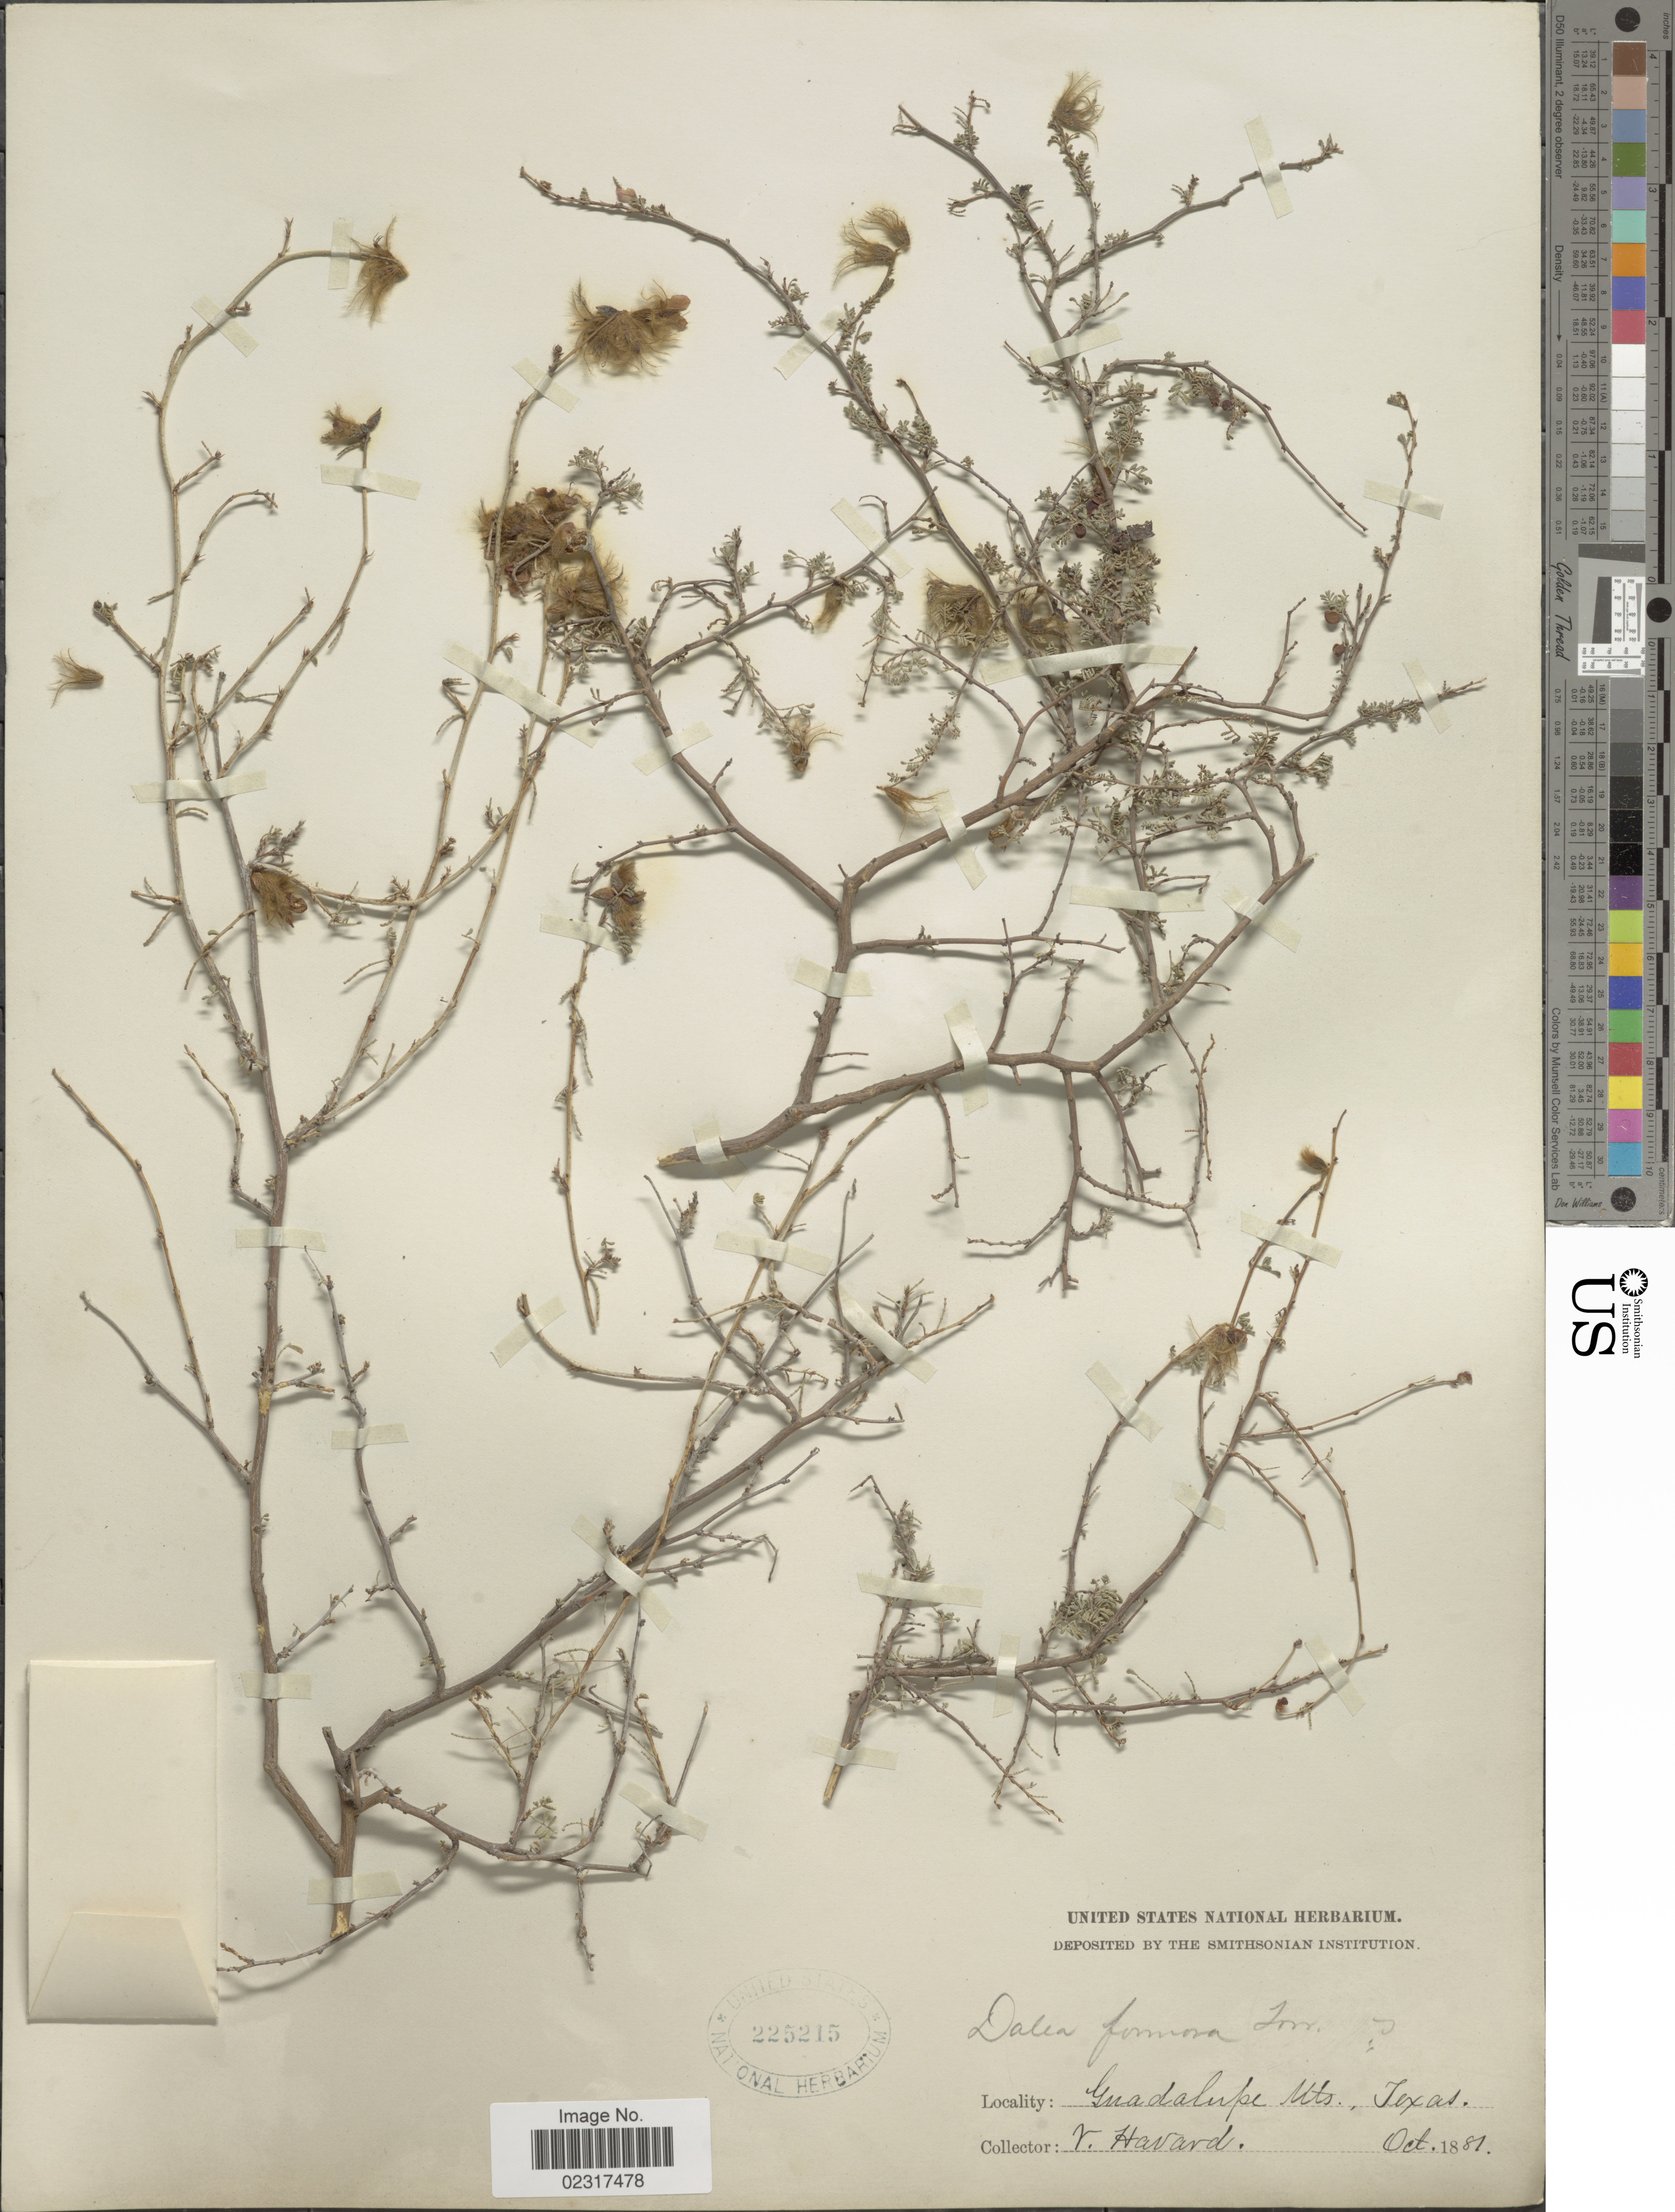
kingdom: Plantae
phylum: Tracheophyta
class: Magnoliopsida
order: Fabales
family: Fabaceae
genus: Dalea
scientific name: Dalea formosa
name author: Torr.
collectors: V. Havard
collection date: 1881-10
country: United States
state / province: Texas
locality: Guadalupe Mts.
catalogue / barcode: US 225215